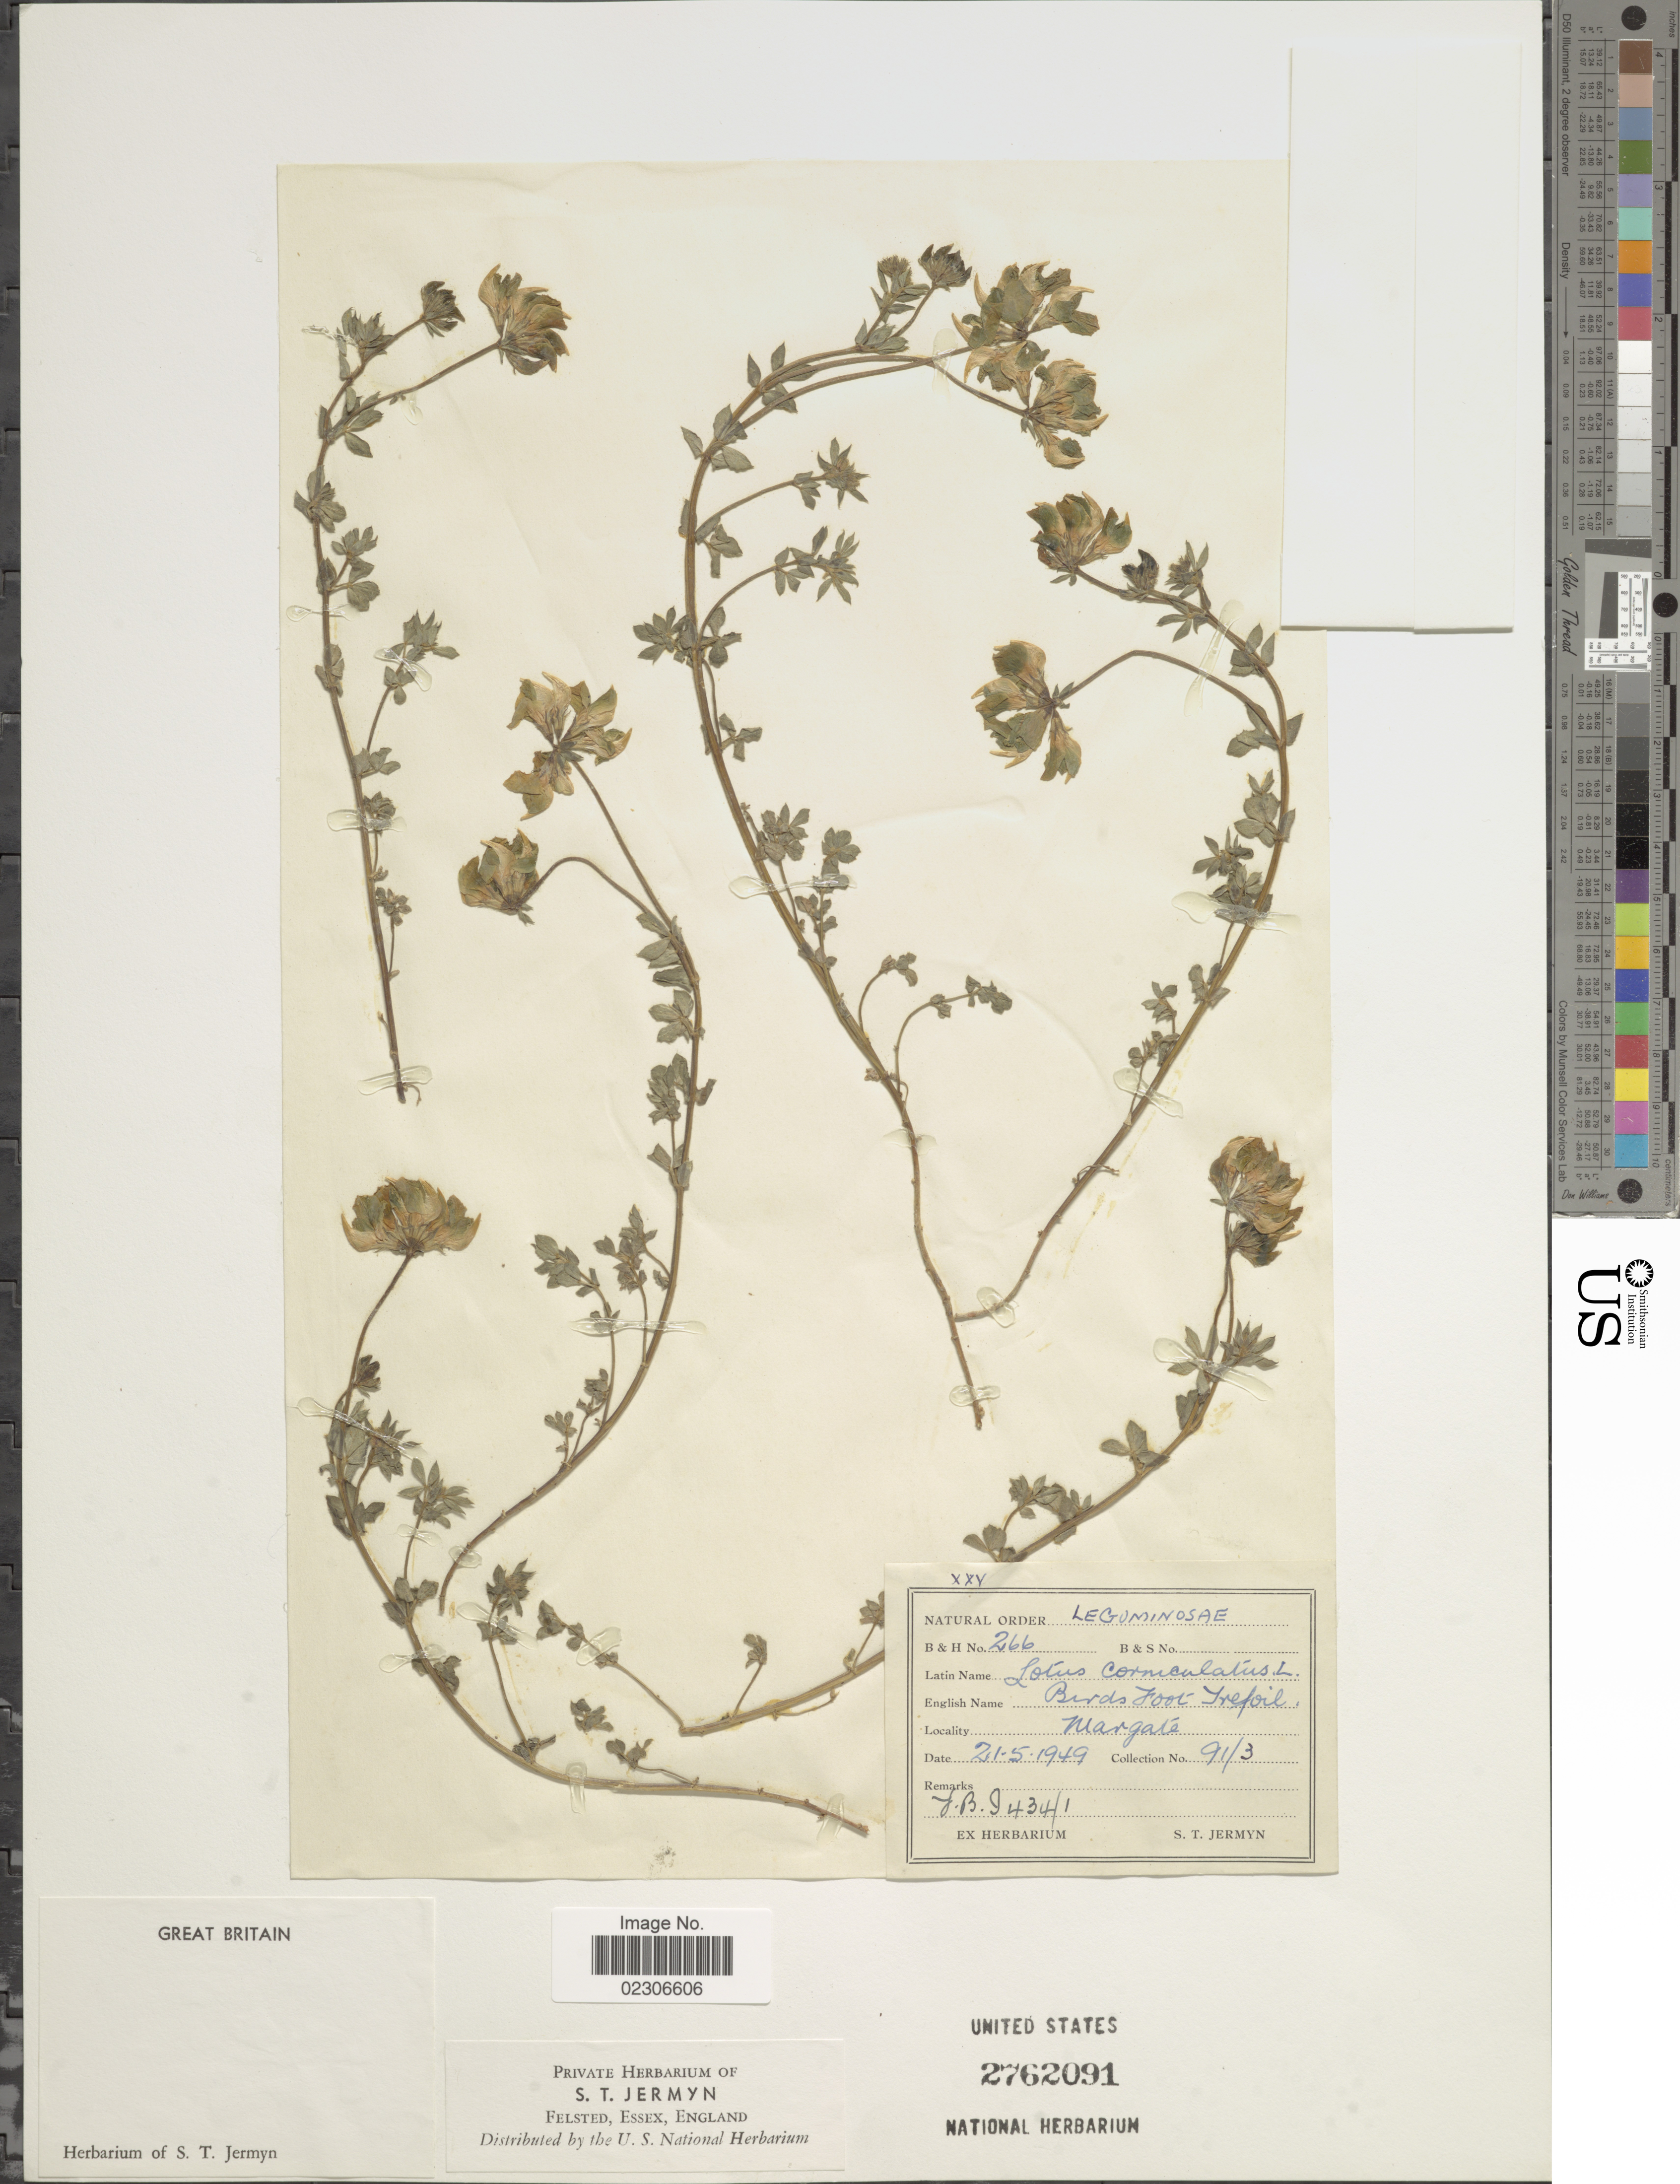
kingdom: Plantae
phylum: Tracheophyta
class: Magnoliopsida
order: Fabales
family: Fabaceae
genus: Lotus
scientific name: Lotus corniculatus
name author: L.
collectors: ex herb. S. T. Jermyn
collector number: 91/3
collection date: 1949-05-21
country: United Kingdom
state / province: England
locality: Great Britain. Margate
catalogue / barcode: US 2762091